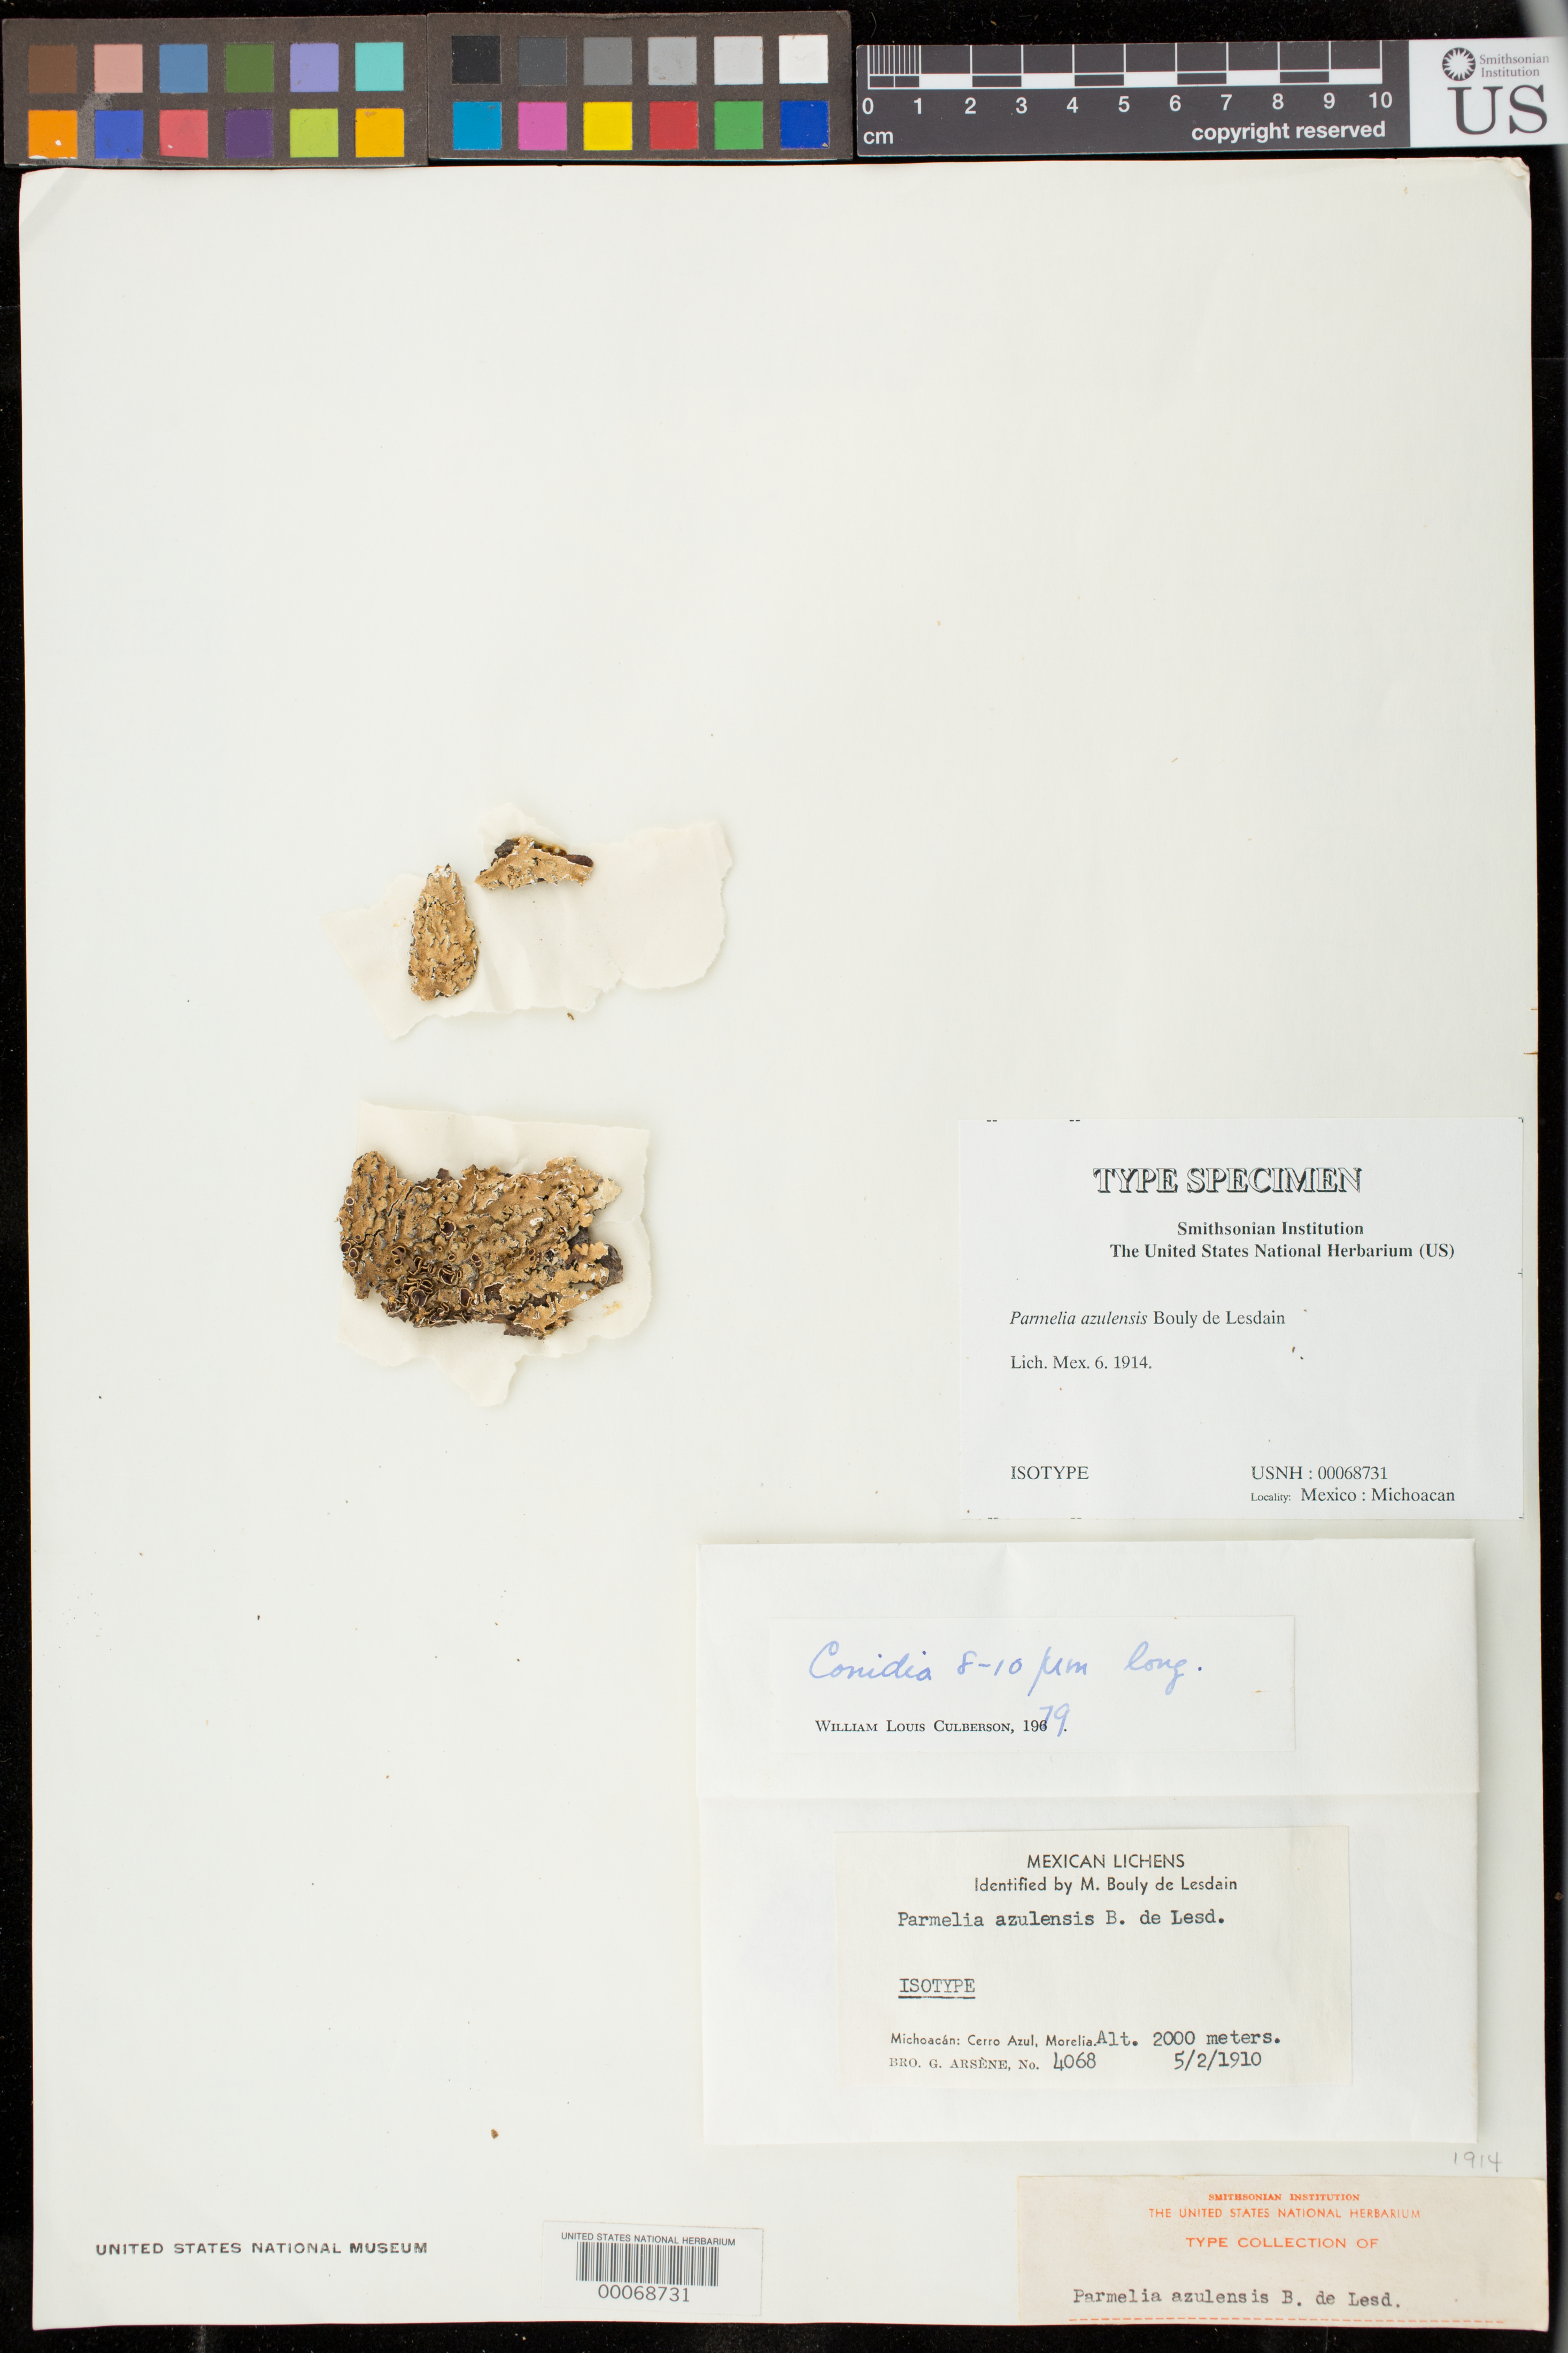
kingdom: Fungi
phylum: Ascomycota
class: Lecanoromycetes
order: Lecanorales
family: Parmeliaceae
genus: Parmelia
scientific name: Parmelia azulensis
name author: B. de Lesd.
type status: Isotype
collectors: Bro. G. Arsène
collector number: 4068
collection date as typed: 05 Feb 1910 or 02 May 1910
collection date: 1910-02-05 or 1910-05-02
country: Mexico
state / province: Michoacán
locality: Cerro Azul; Morelia.